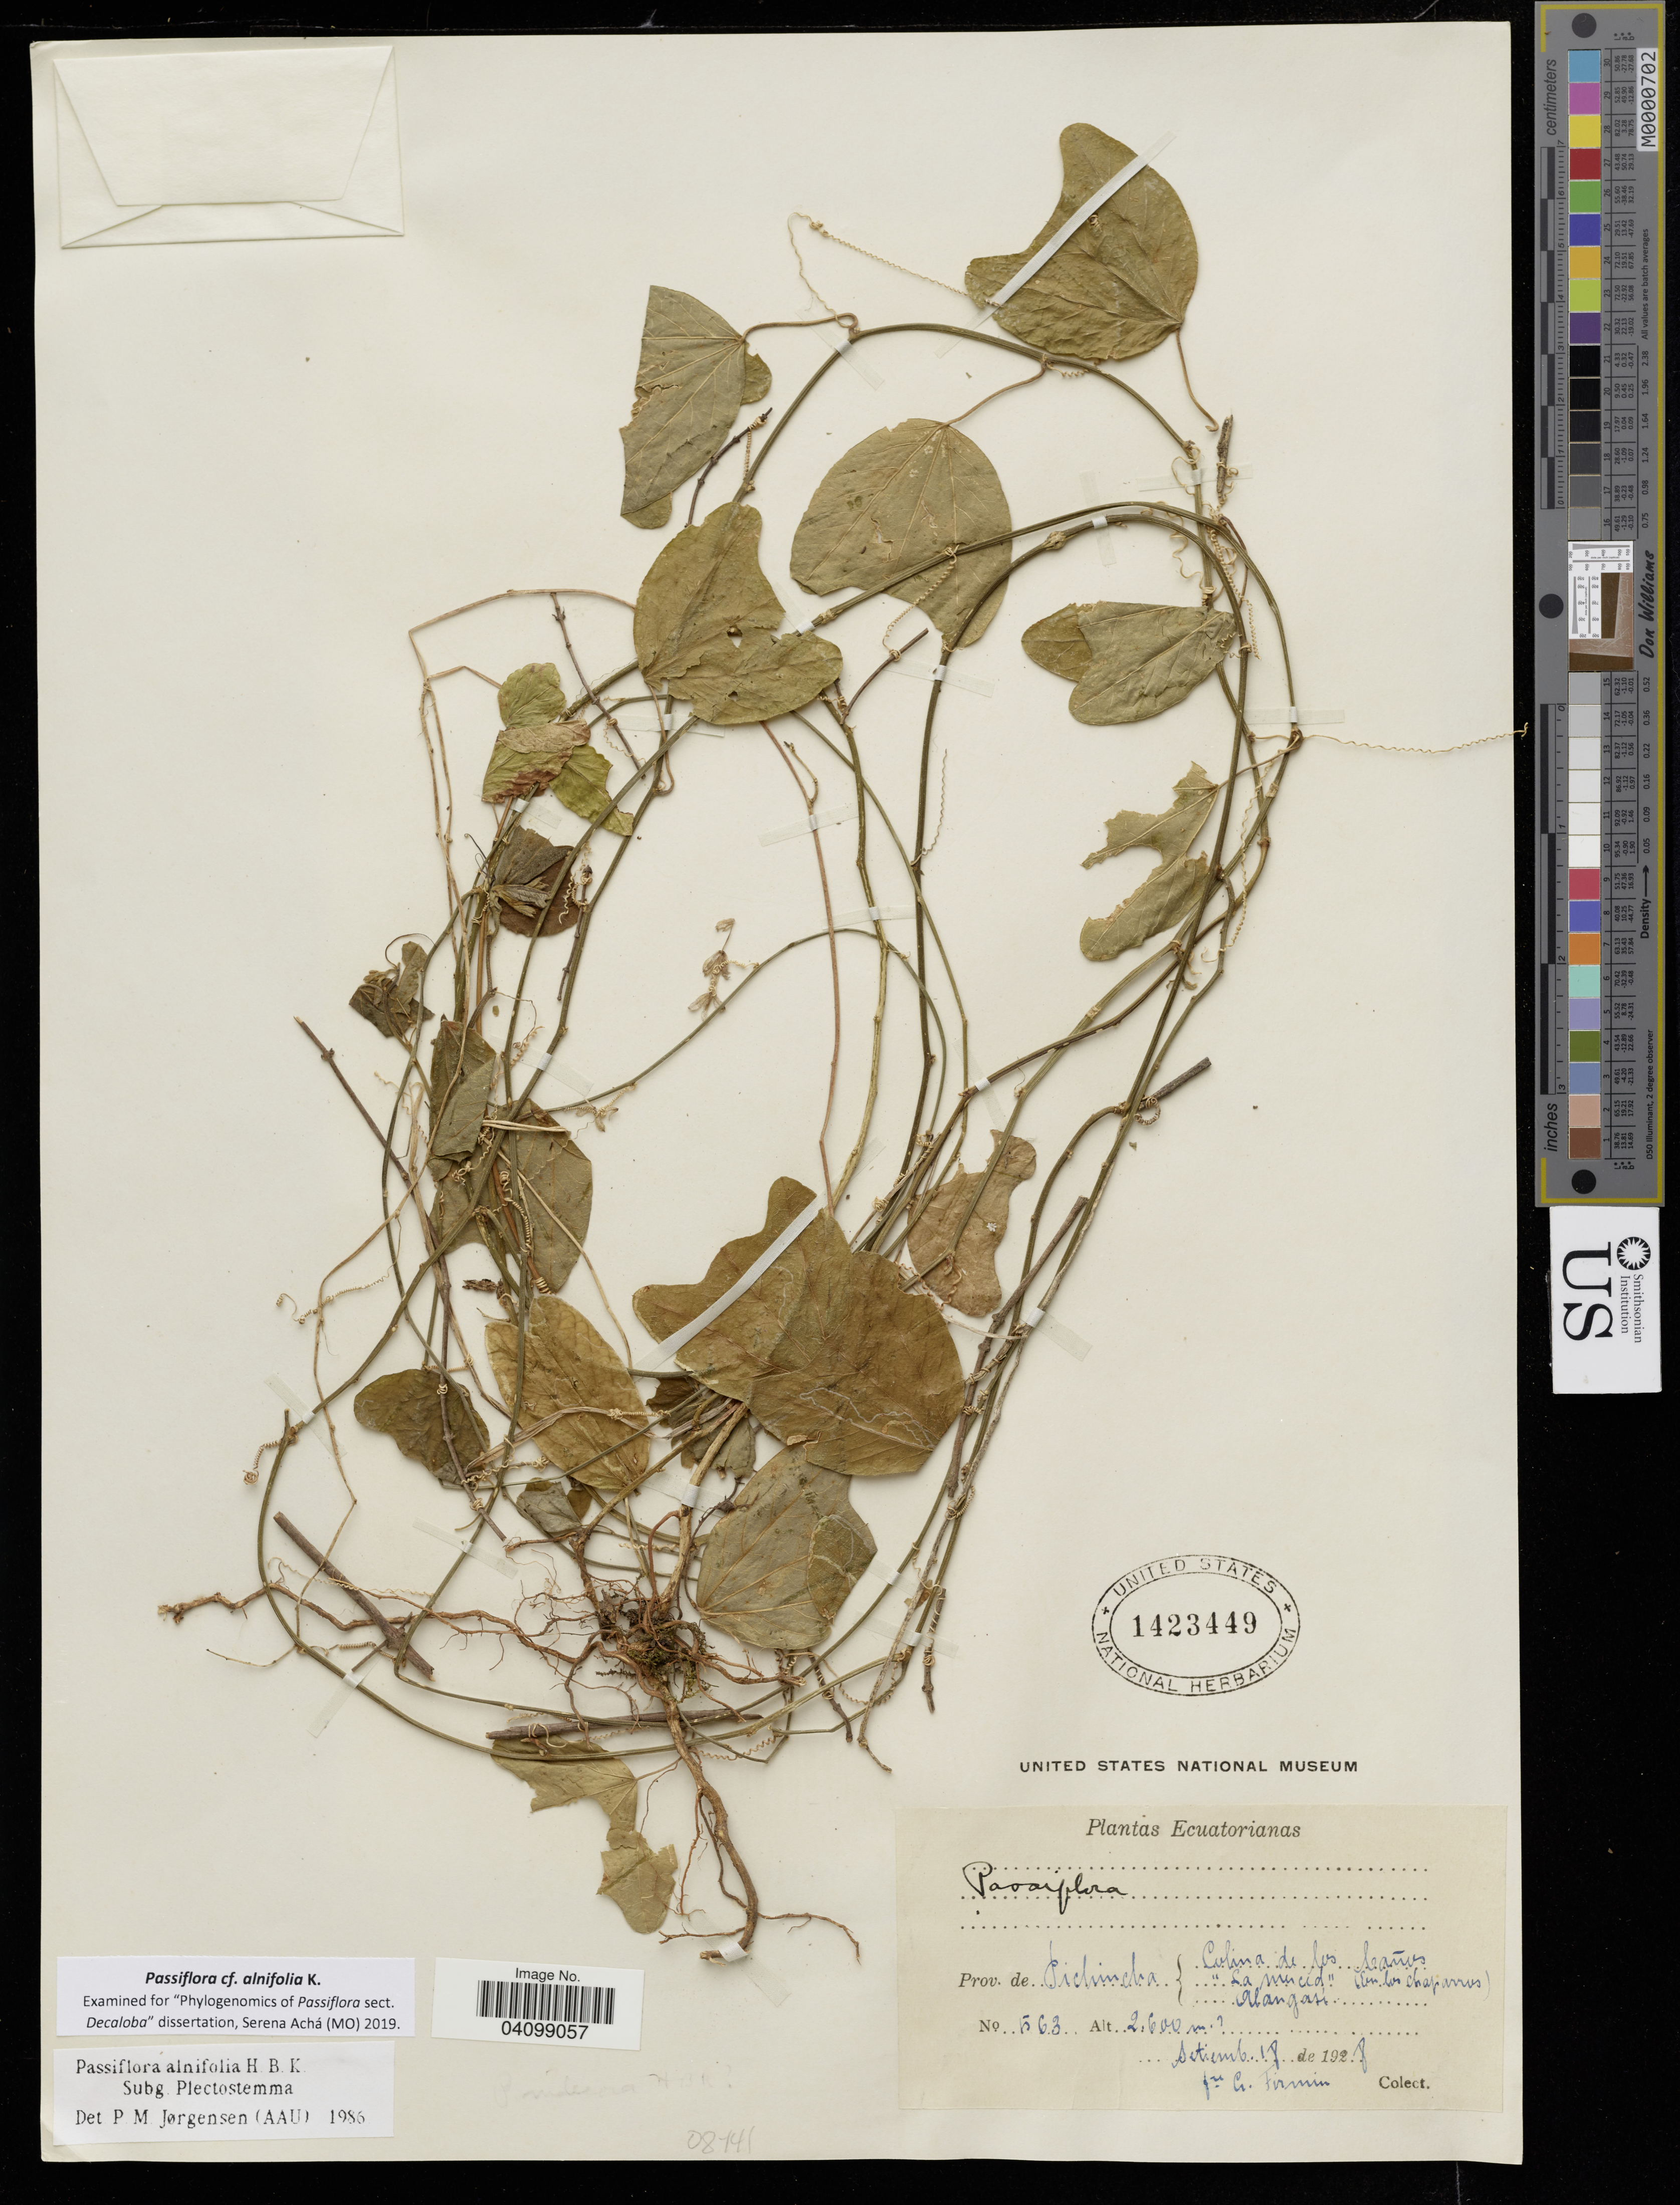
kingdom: Plantae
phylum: Tracheophyta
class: Magnoliopsida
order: Malpighiales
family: Passifloraceae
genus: Passiflora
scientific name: Passiflora alnifolia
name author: Kunth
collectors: F. Firmin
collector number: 1563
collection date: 1928-09-18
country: Ecuador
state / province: Pichincha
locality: Colina de los baños. "La Mercia" (En los Chaparras). Alangasi.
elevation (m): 2600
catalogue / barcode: US 1423449